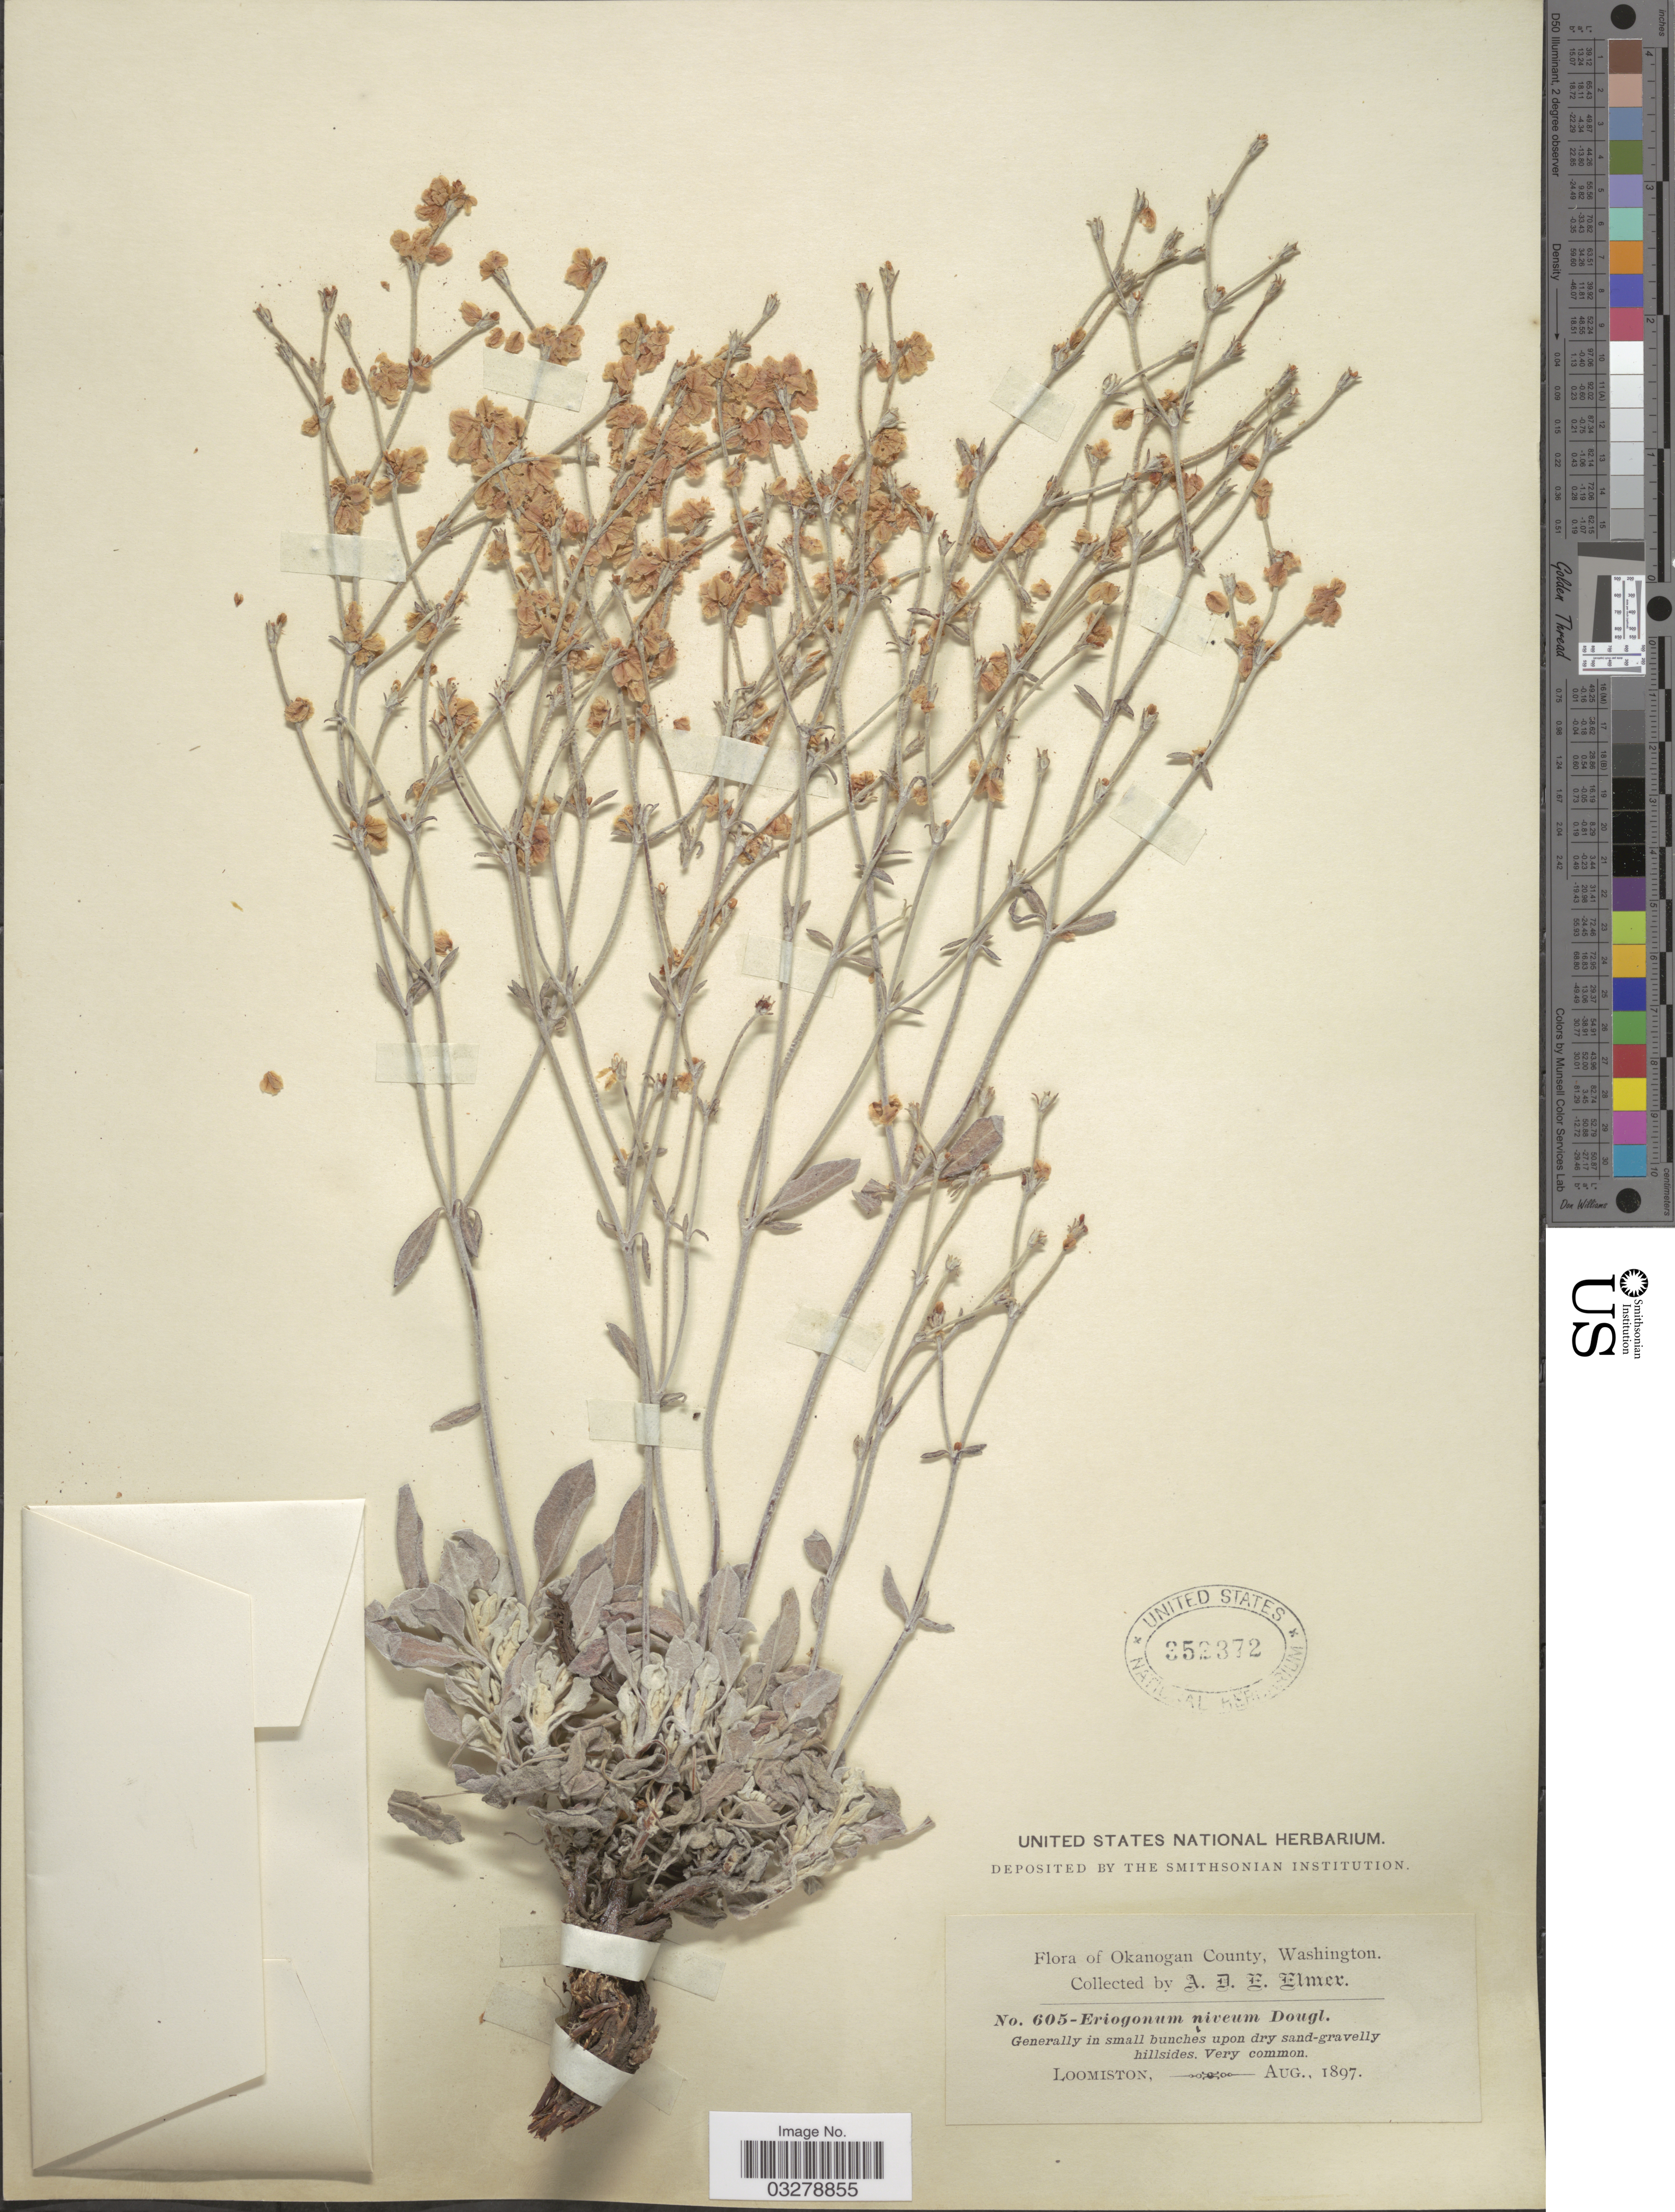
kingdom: Plantae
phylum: Tracheophyta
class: Magnoliopsida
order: Caryophyllales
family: Polygonaceae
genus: Eriogonum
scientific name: Eriogonum niverum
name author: Douglas ex Benth.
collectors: A. D. E. Elmer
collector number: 605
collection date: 1897-08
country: United States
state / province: Washington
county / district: Okanogan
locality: Okanogan County. Loomiston.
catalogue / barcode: US 352372